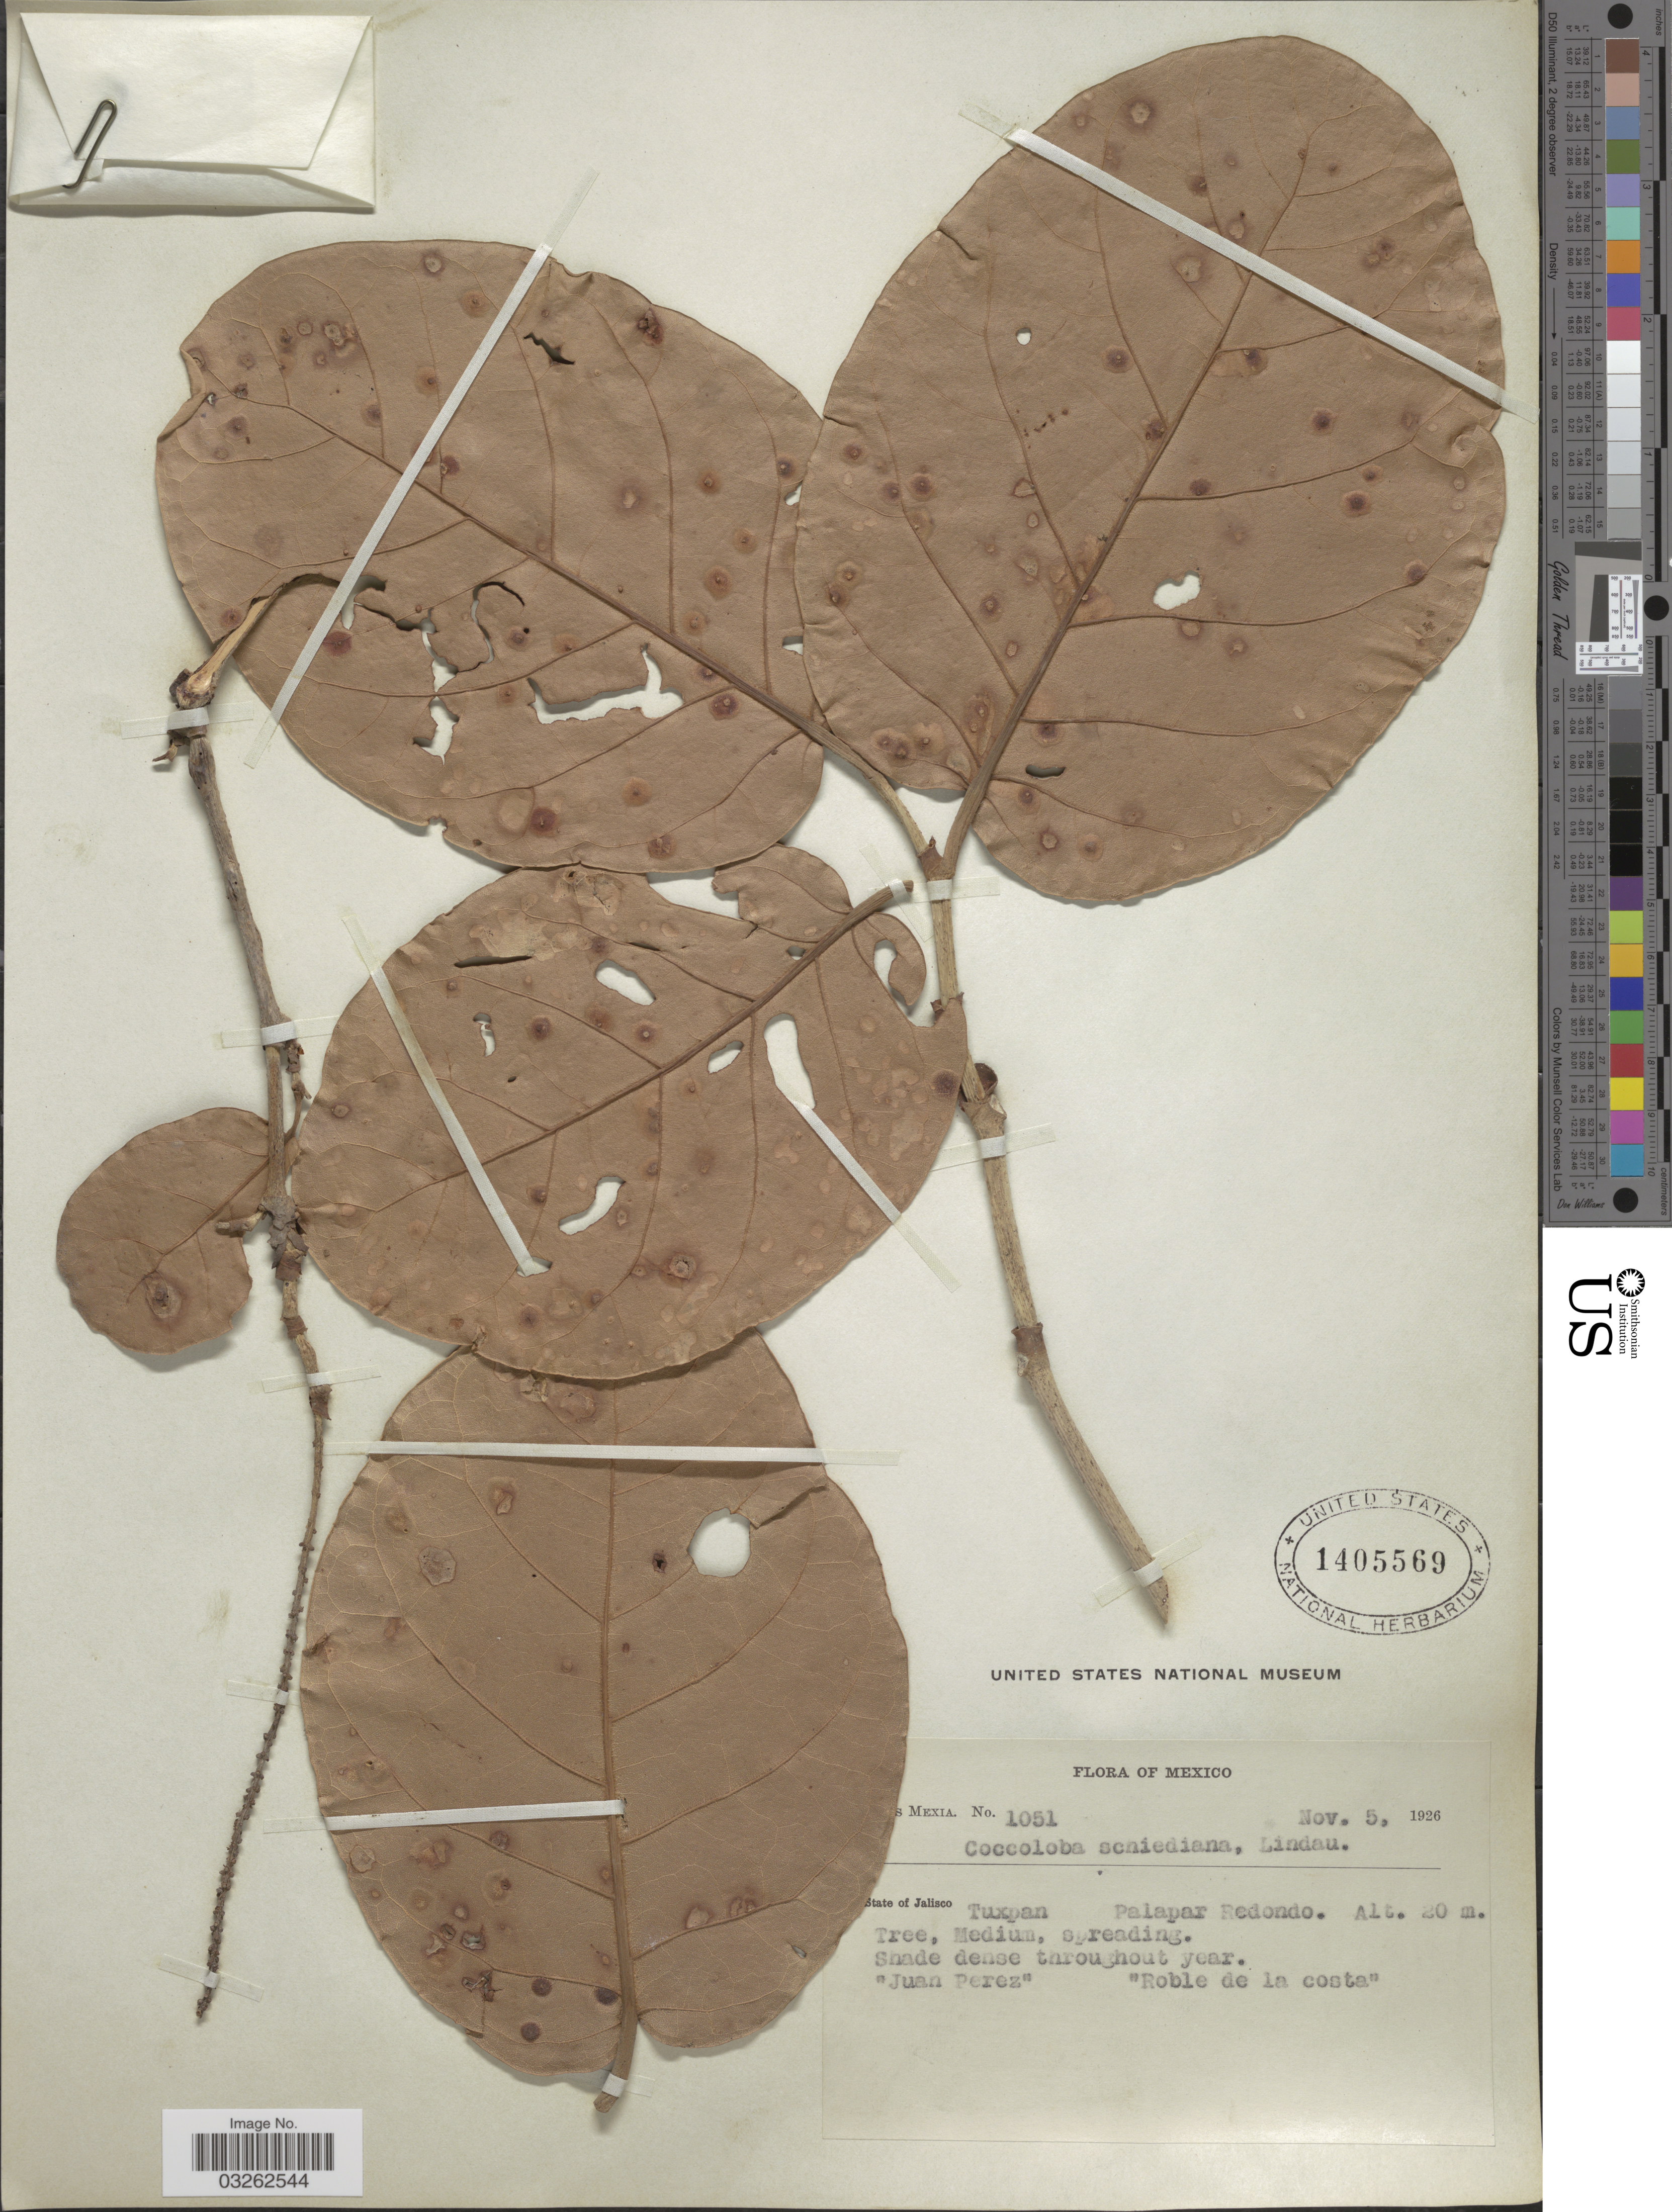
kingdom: Plantae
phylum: Tracheophyta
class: Magnoliopsida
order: Caryophyllales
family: Polygonaceae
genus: Coccoloba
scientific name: Coccoloba barbadensis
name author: Jacq.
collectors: Y. Mexia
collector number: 1051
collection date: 1926-11-05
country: Mexico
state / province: Jalisco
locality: Tuxpan. Palapar Redondo.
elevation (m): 20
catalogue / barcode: US 1405569